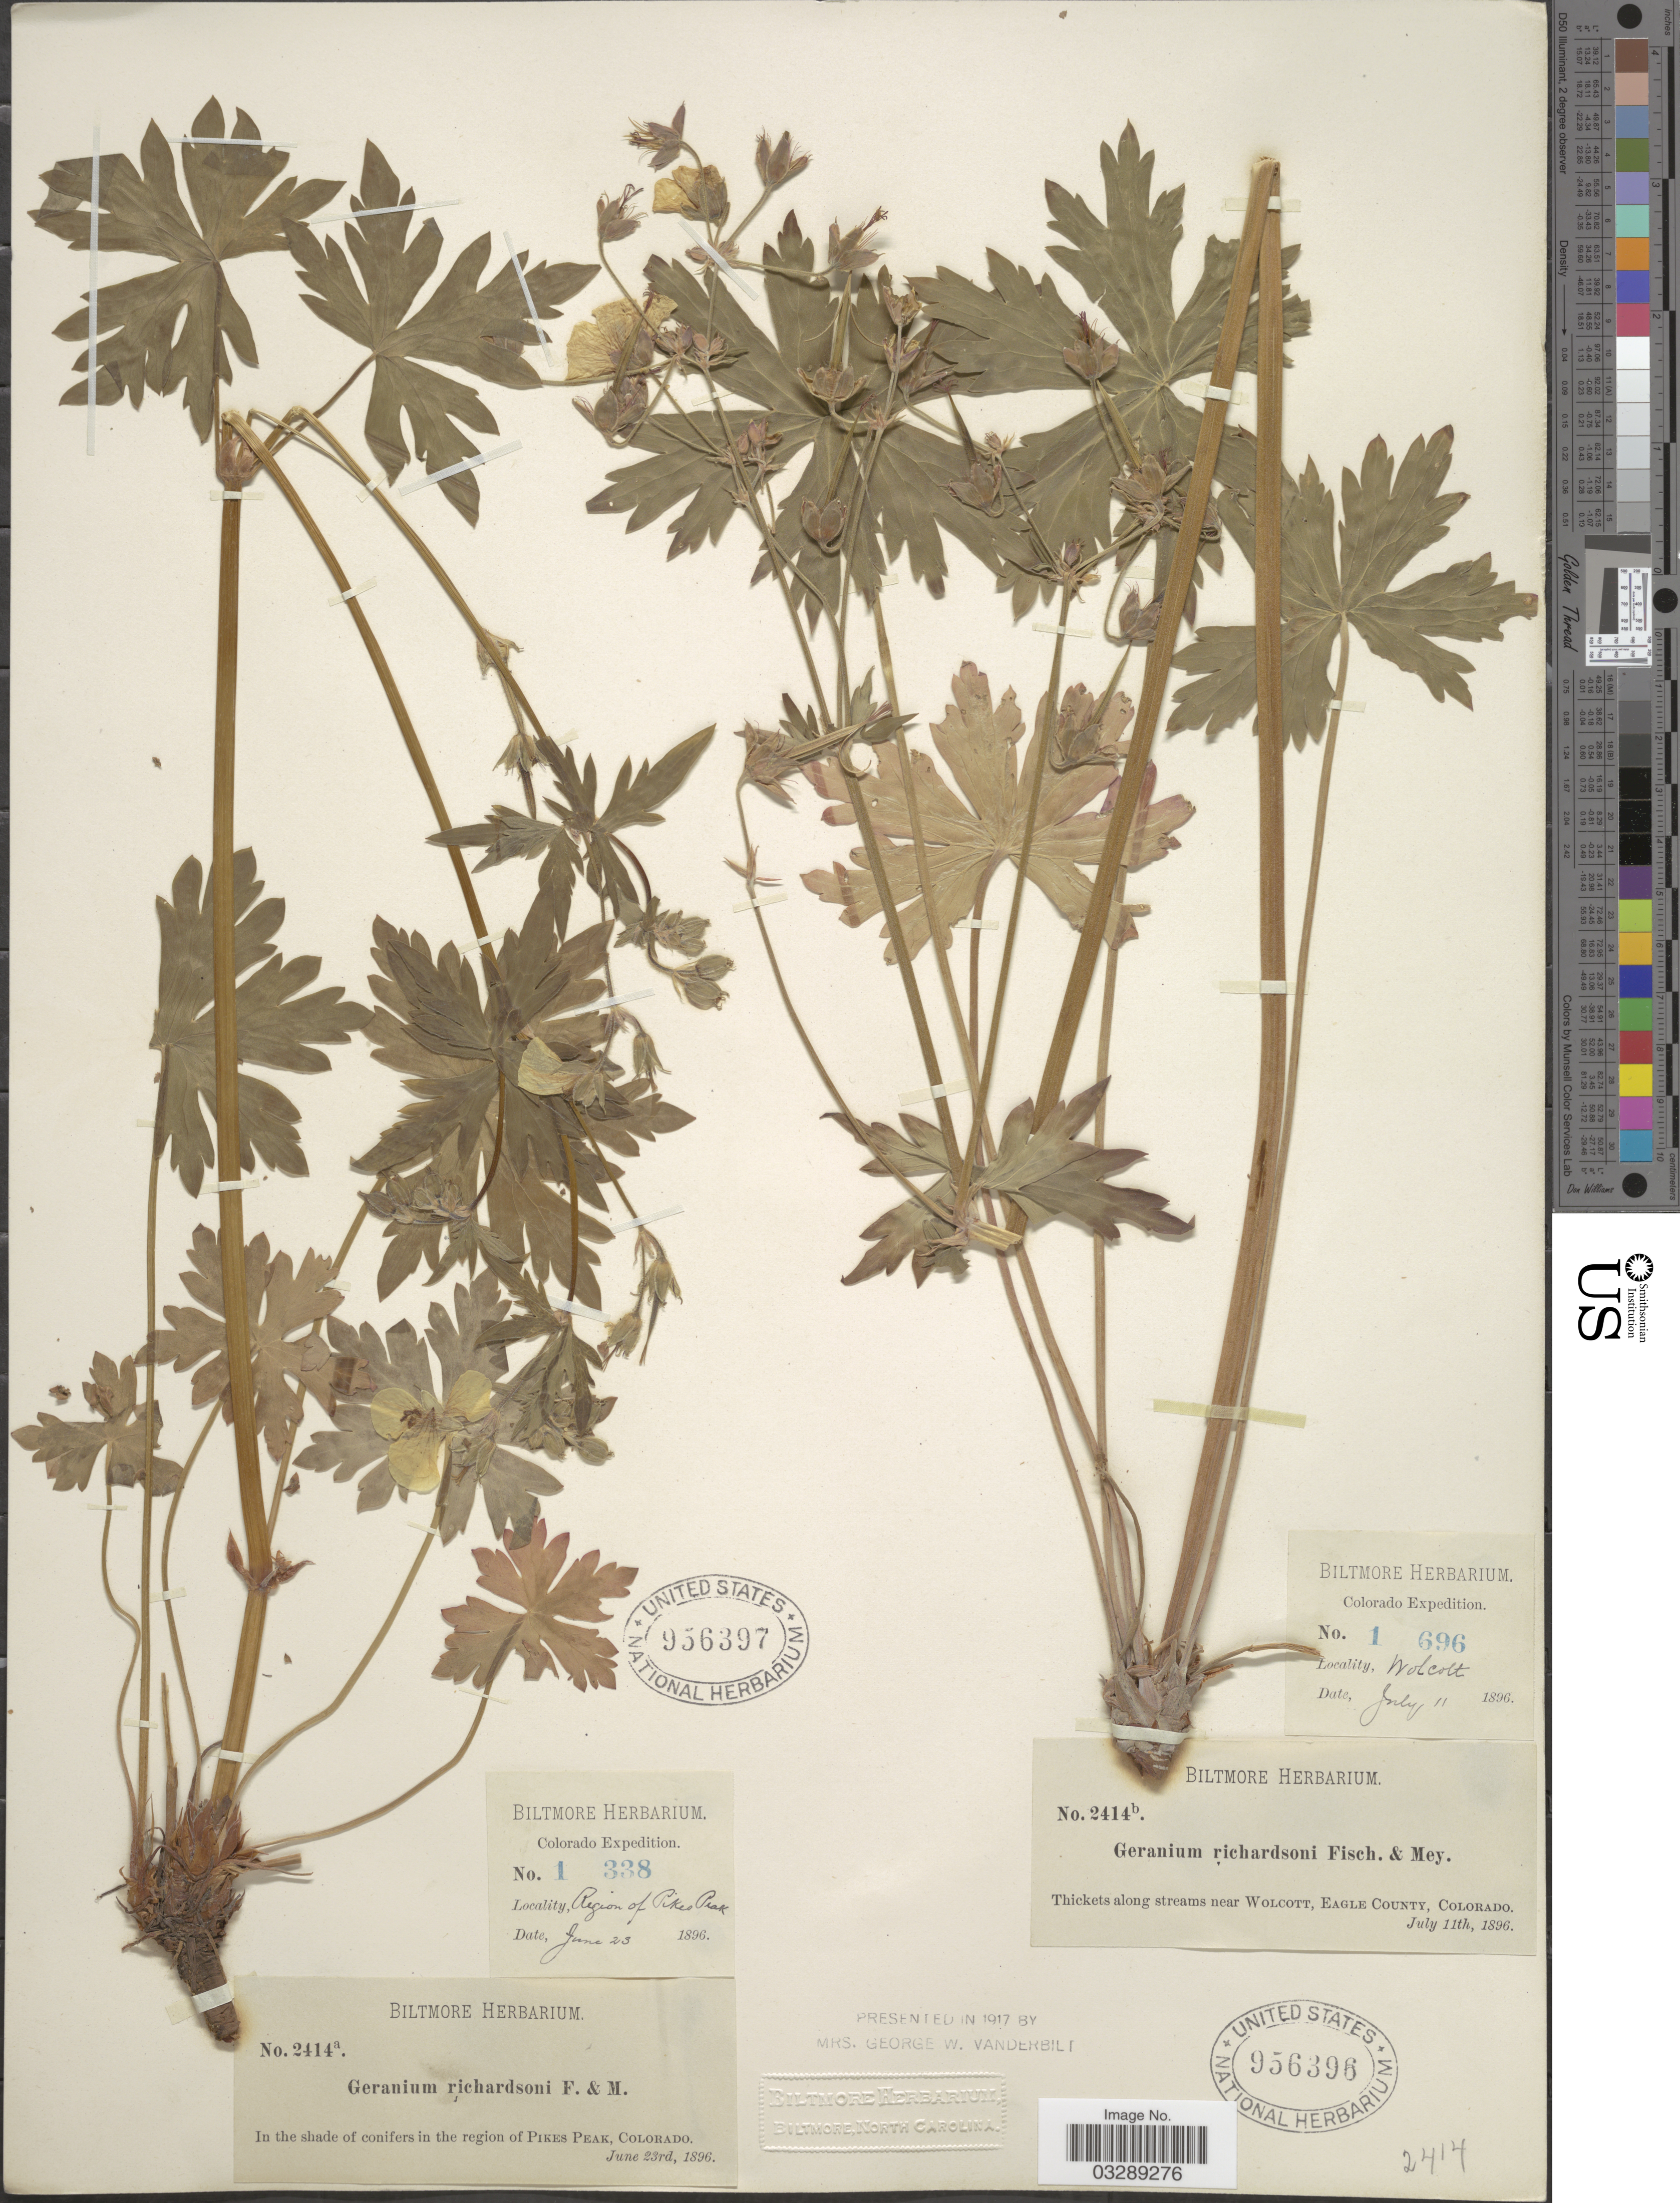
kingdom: Plantae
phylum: Tracheophyta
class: Magnoliopsida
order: Geraniales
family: Geraniaceae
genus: Geranium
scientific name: Geranium richardsonii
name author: Fisch. & Trautv.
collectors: ex herb. Biltmore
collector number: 1696/2414b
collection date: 1896-07-11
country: United States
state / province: Colorado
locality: Thickets along streams near Wolcott, Eagle County.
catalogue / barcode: US 956396-2